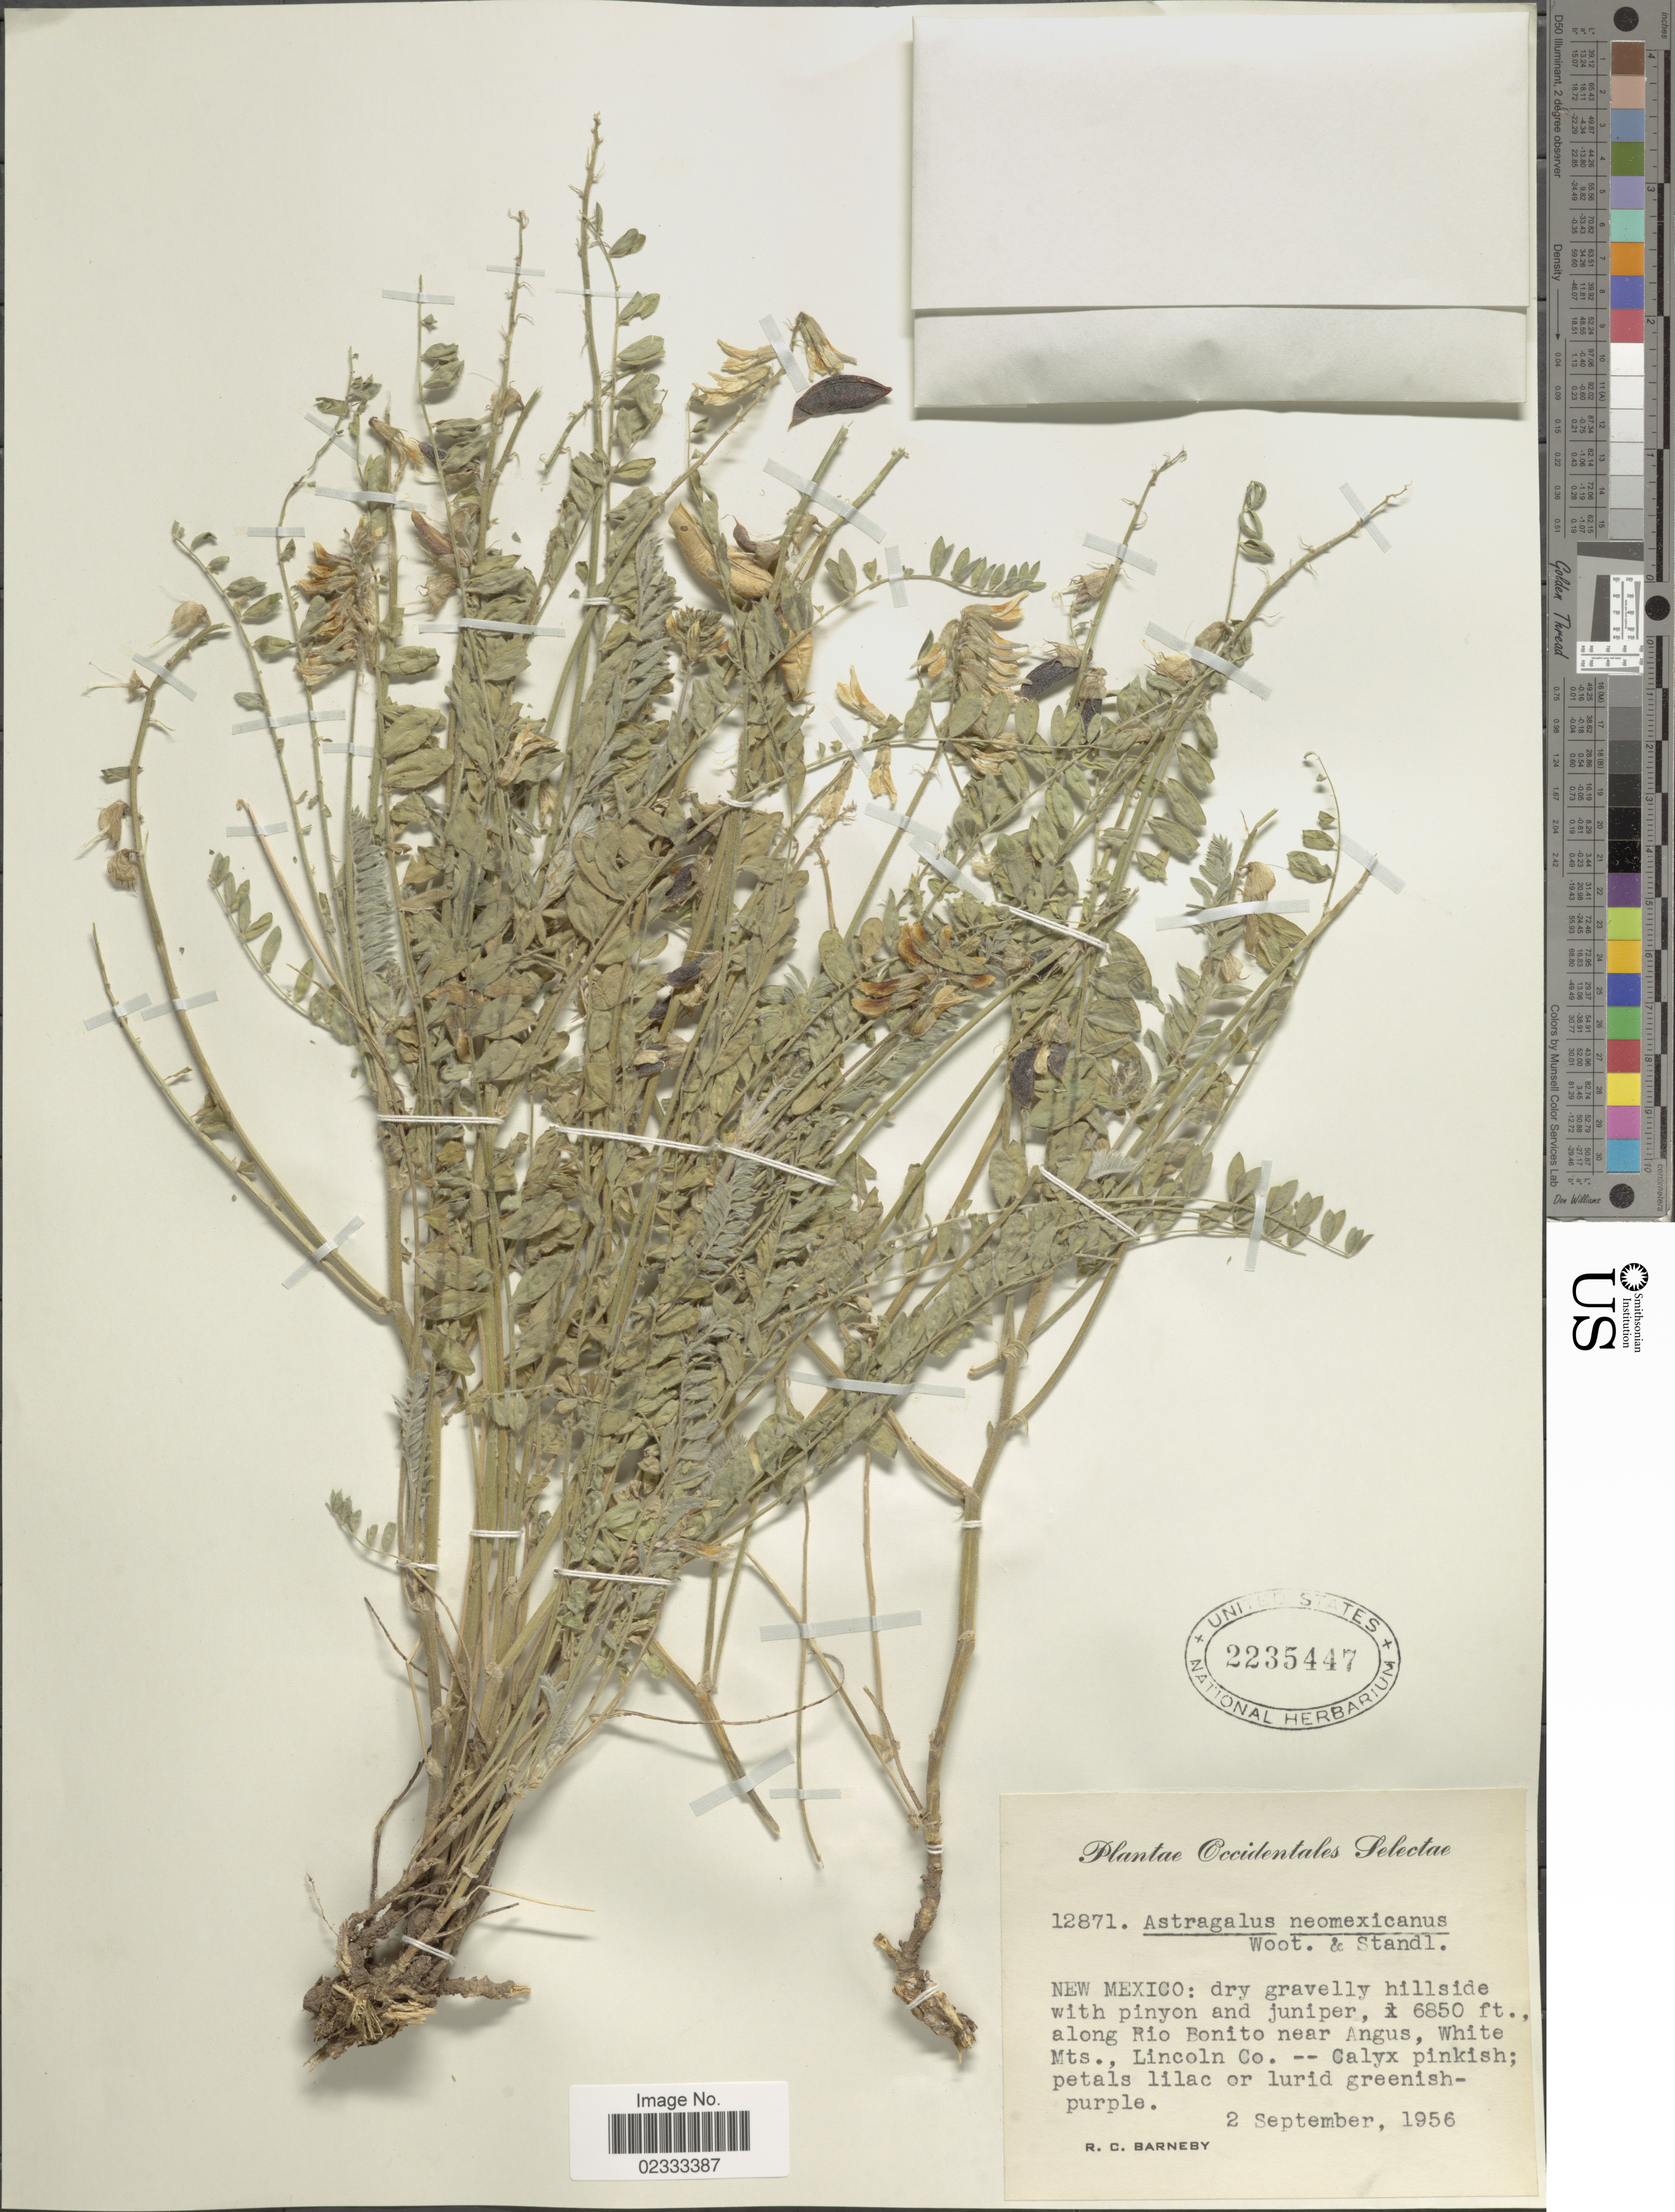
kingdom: Plantae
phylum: Tracheophyta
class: Magnoliopsida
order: Fabales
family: Fabaceae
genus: Astragalus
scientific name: Astragalus neomexicanus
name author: Wooton & Standl.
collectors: R. C. Barneby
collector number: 12871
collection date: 1956-09-02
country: United States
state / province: New Mexico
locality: Dry gravelly hillside along Rio Bonito near Angus, White Mts., Lincoln Co., occidentales selectae.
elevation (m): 2088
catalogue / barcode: US 2235447